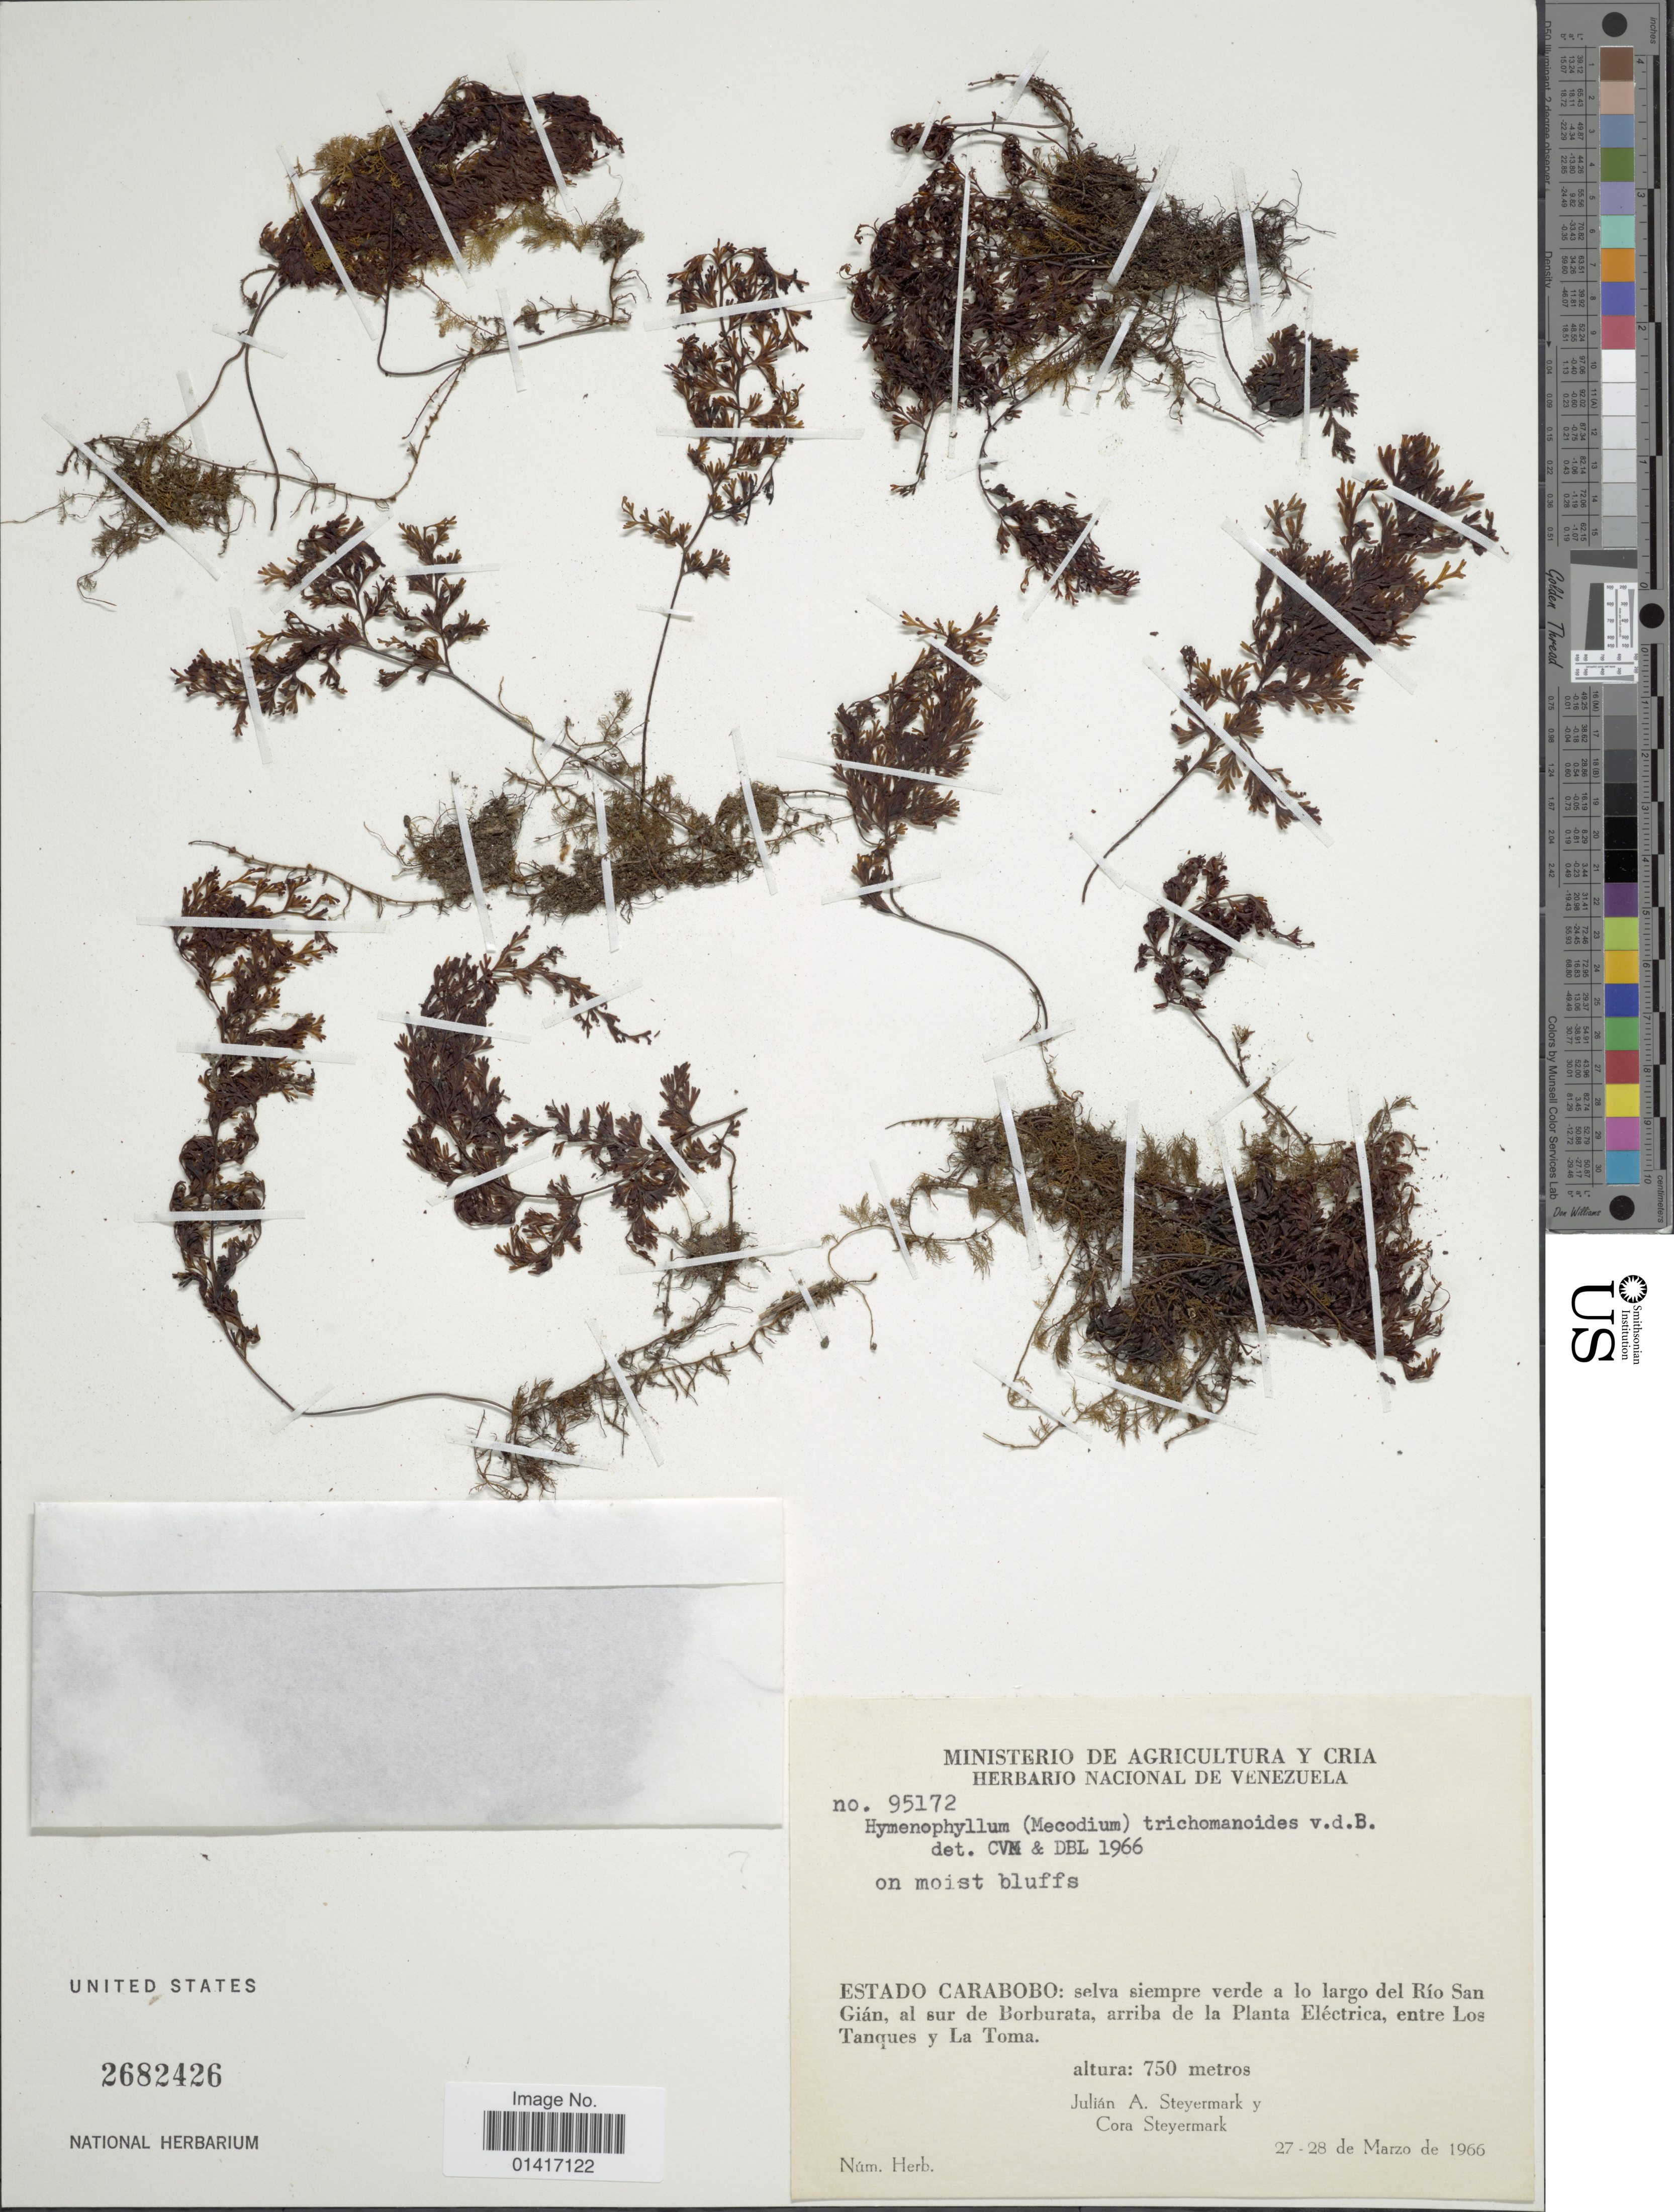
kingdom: Plantae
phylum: Tracheophyta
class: Polypodiopsida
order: Hymenophyllales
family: Hymenophyllaceae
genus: Hymenophyllum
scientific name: Hymenophyllum trichomanoides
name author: Bosch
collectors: J. Steyermark & C. Steyermark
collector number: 95172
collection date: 1966-03-27/1966-03-28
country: Venezuela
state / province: Carabobo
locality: Selva siempre verde a lo largo del Río San Gián, al sur de Borburata, arriba de la Planta Eléctrica, entre Los Tanques y La Toma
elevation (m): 750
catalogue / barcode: US 2682426